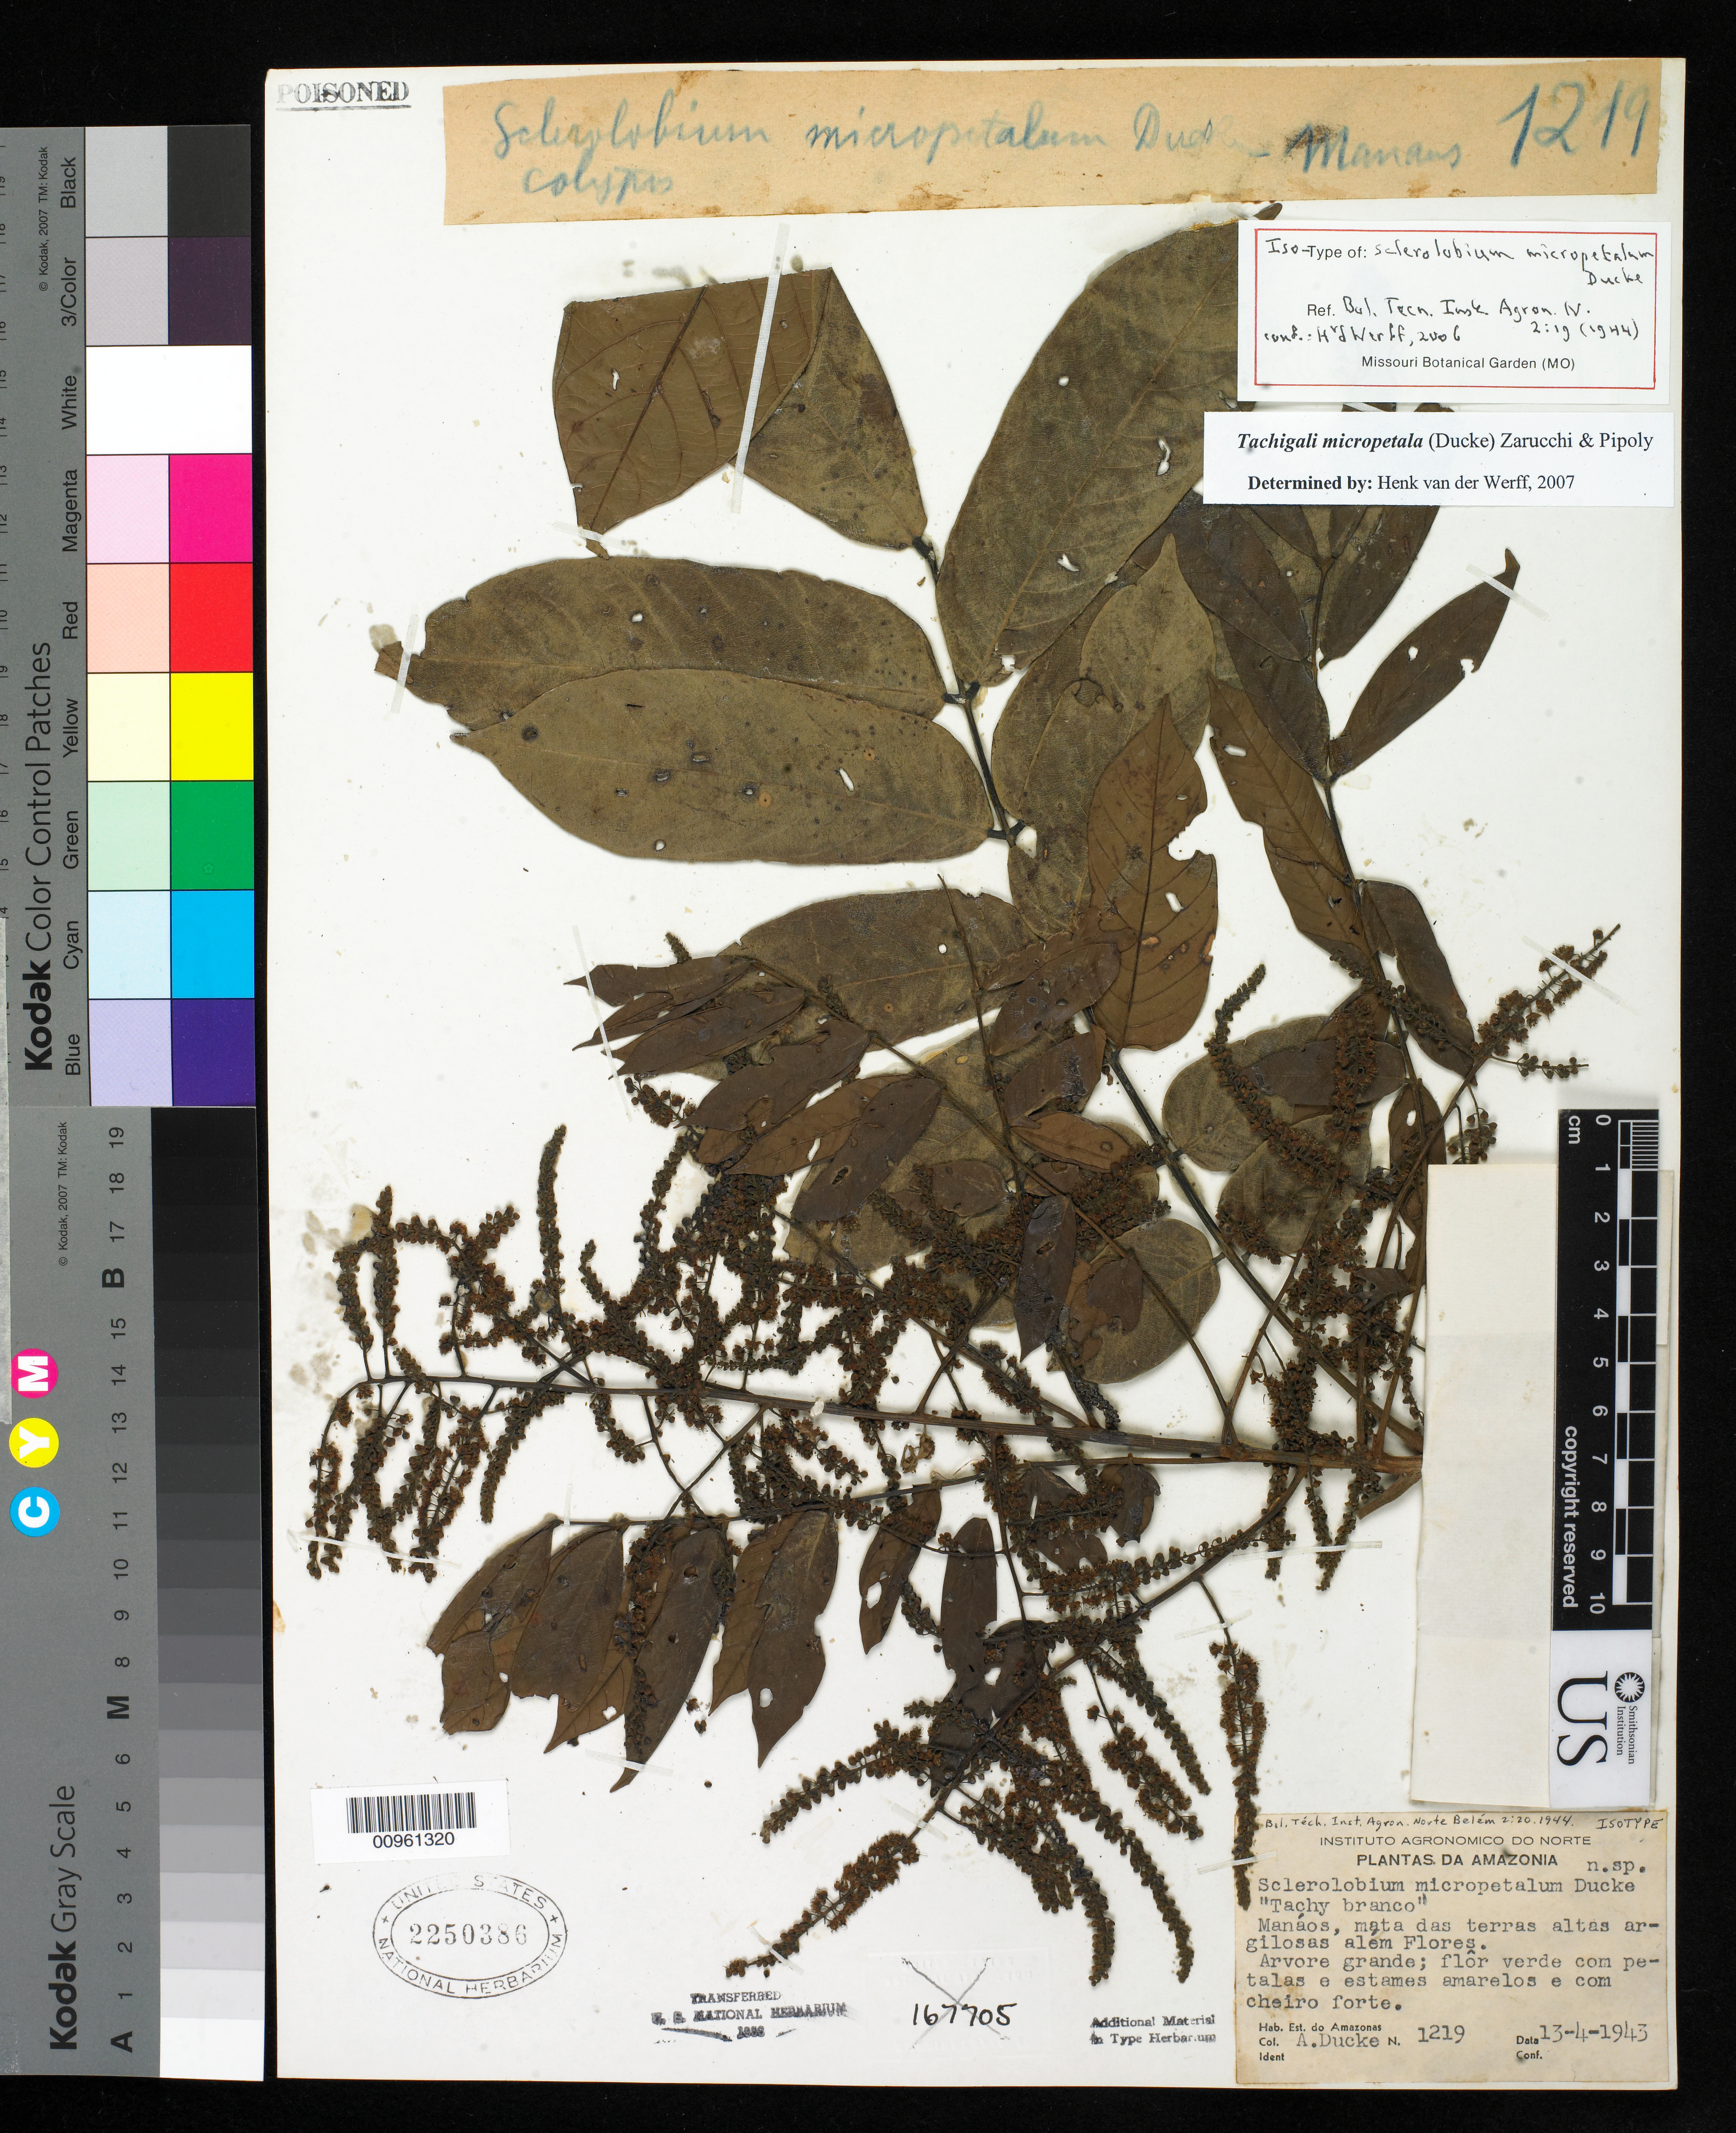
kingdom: Plantae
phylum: Tracheophyta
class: Magnoliopsida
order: Fabales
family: Fabaceae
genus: Sclerolobium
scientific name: Sclerolobium micropetalum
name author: Ducke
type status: Isotype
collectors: A. Ducke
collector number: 1219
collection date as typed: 13 Apr 1943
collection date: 1943-04-13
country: Brazil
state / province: Amazonas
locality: Manaos, mata das terras altas argilosas alem Flores.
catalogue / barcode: US 2250386